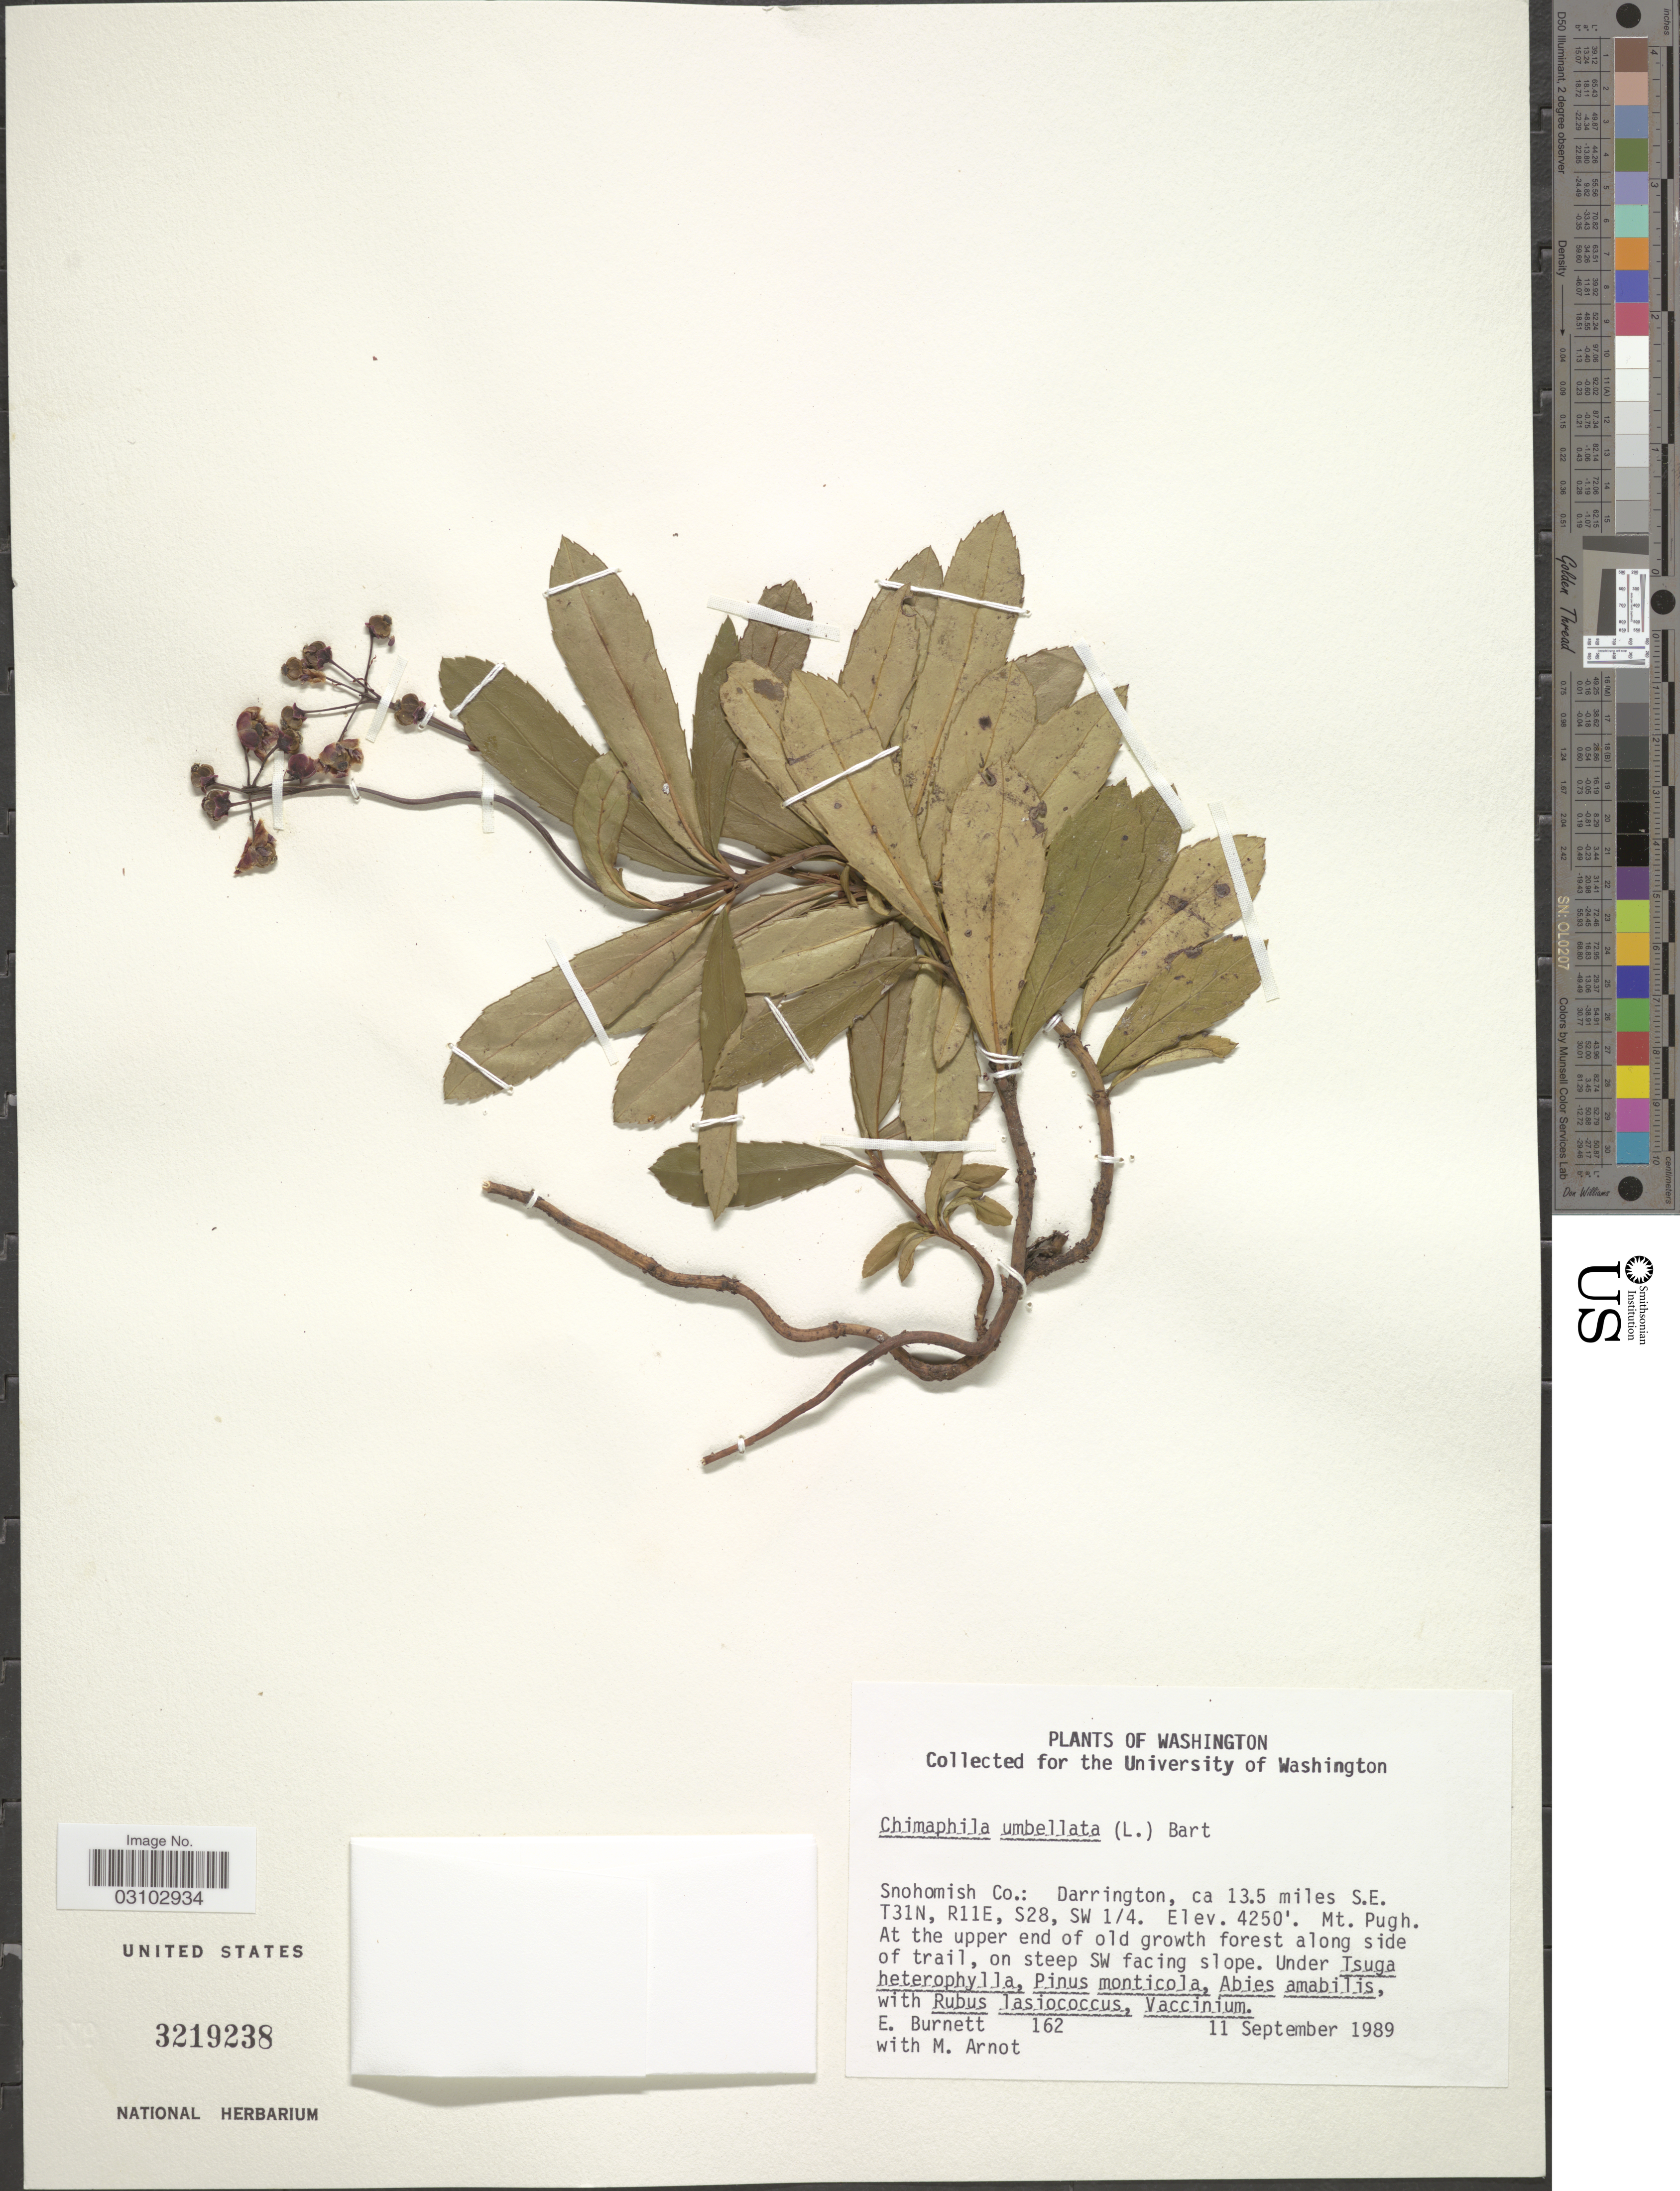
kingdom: Plantae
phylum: Tracheophyta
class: Magnoliopsida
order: Ericales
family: Ericaceae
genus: Chimaphila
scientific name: Chimaphila umbellata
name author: (L.) W.P.C. Barton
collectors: E. Burnett & M. Arnot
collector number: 162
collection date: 1989-09-11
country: United States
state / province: Washington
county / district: Snohomish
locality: Snohomish Co.: Darrington, ca. 13.5 miles S.E. T31N, R11E, S28, SW 1/4. Mt. Pugh. At the upper end of old growth forest along side of trail, on steep SW facing slope.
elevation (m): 1295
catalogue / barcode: US 3219238